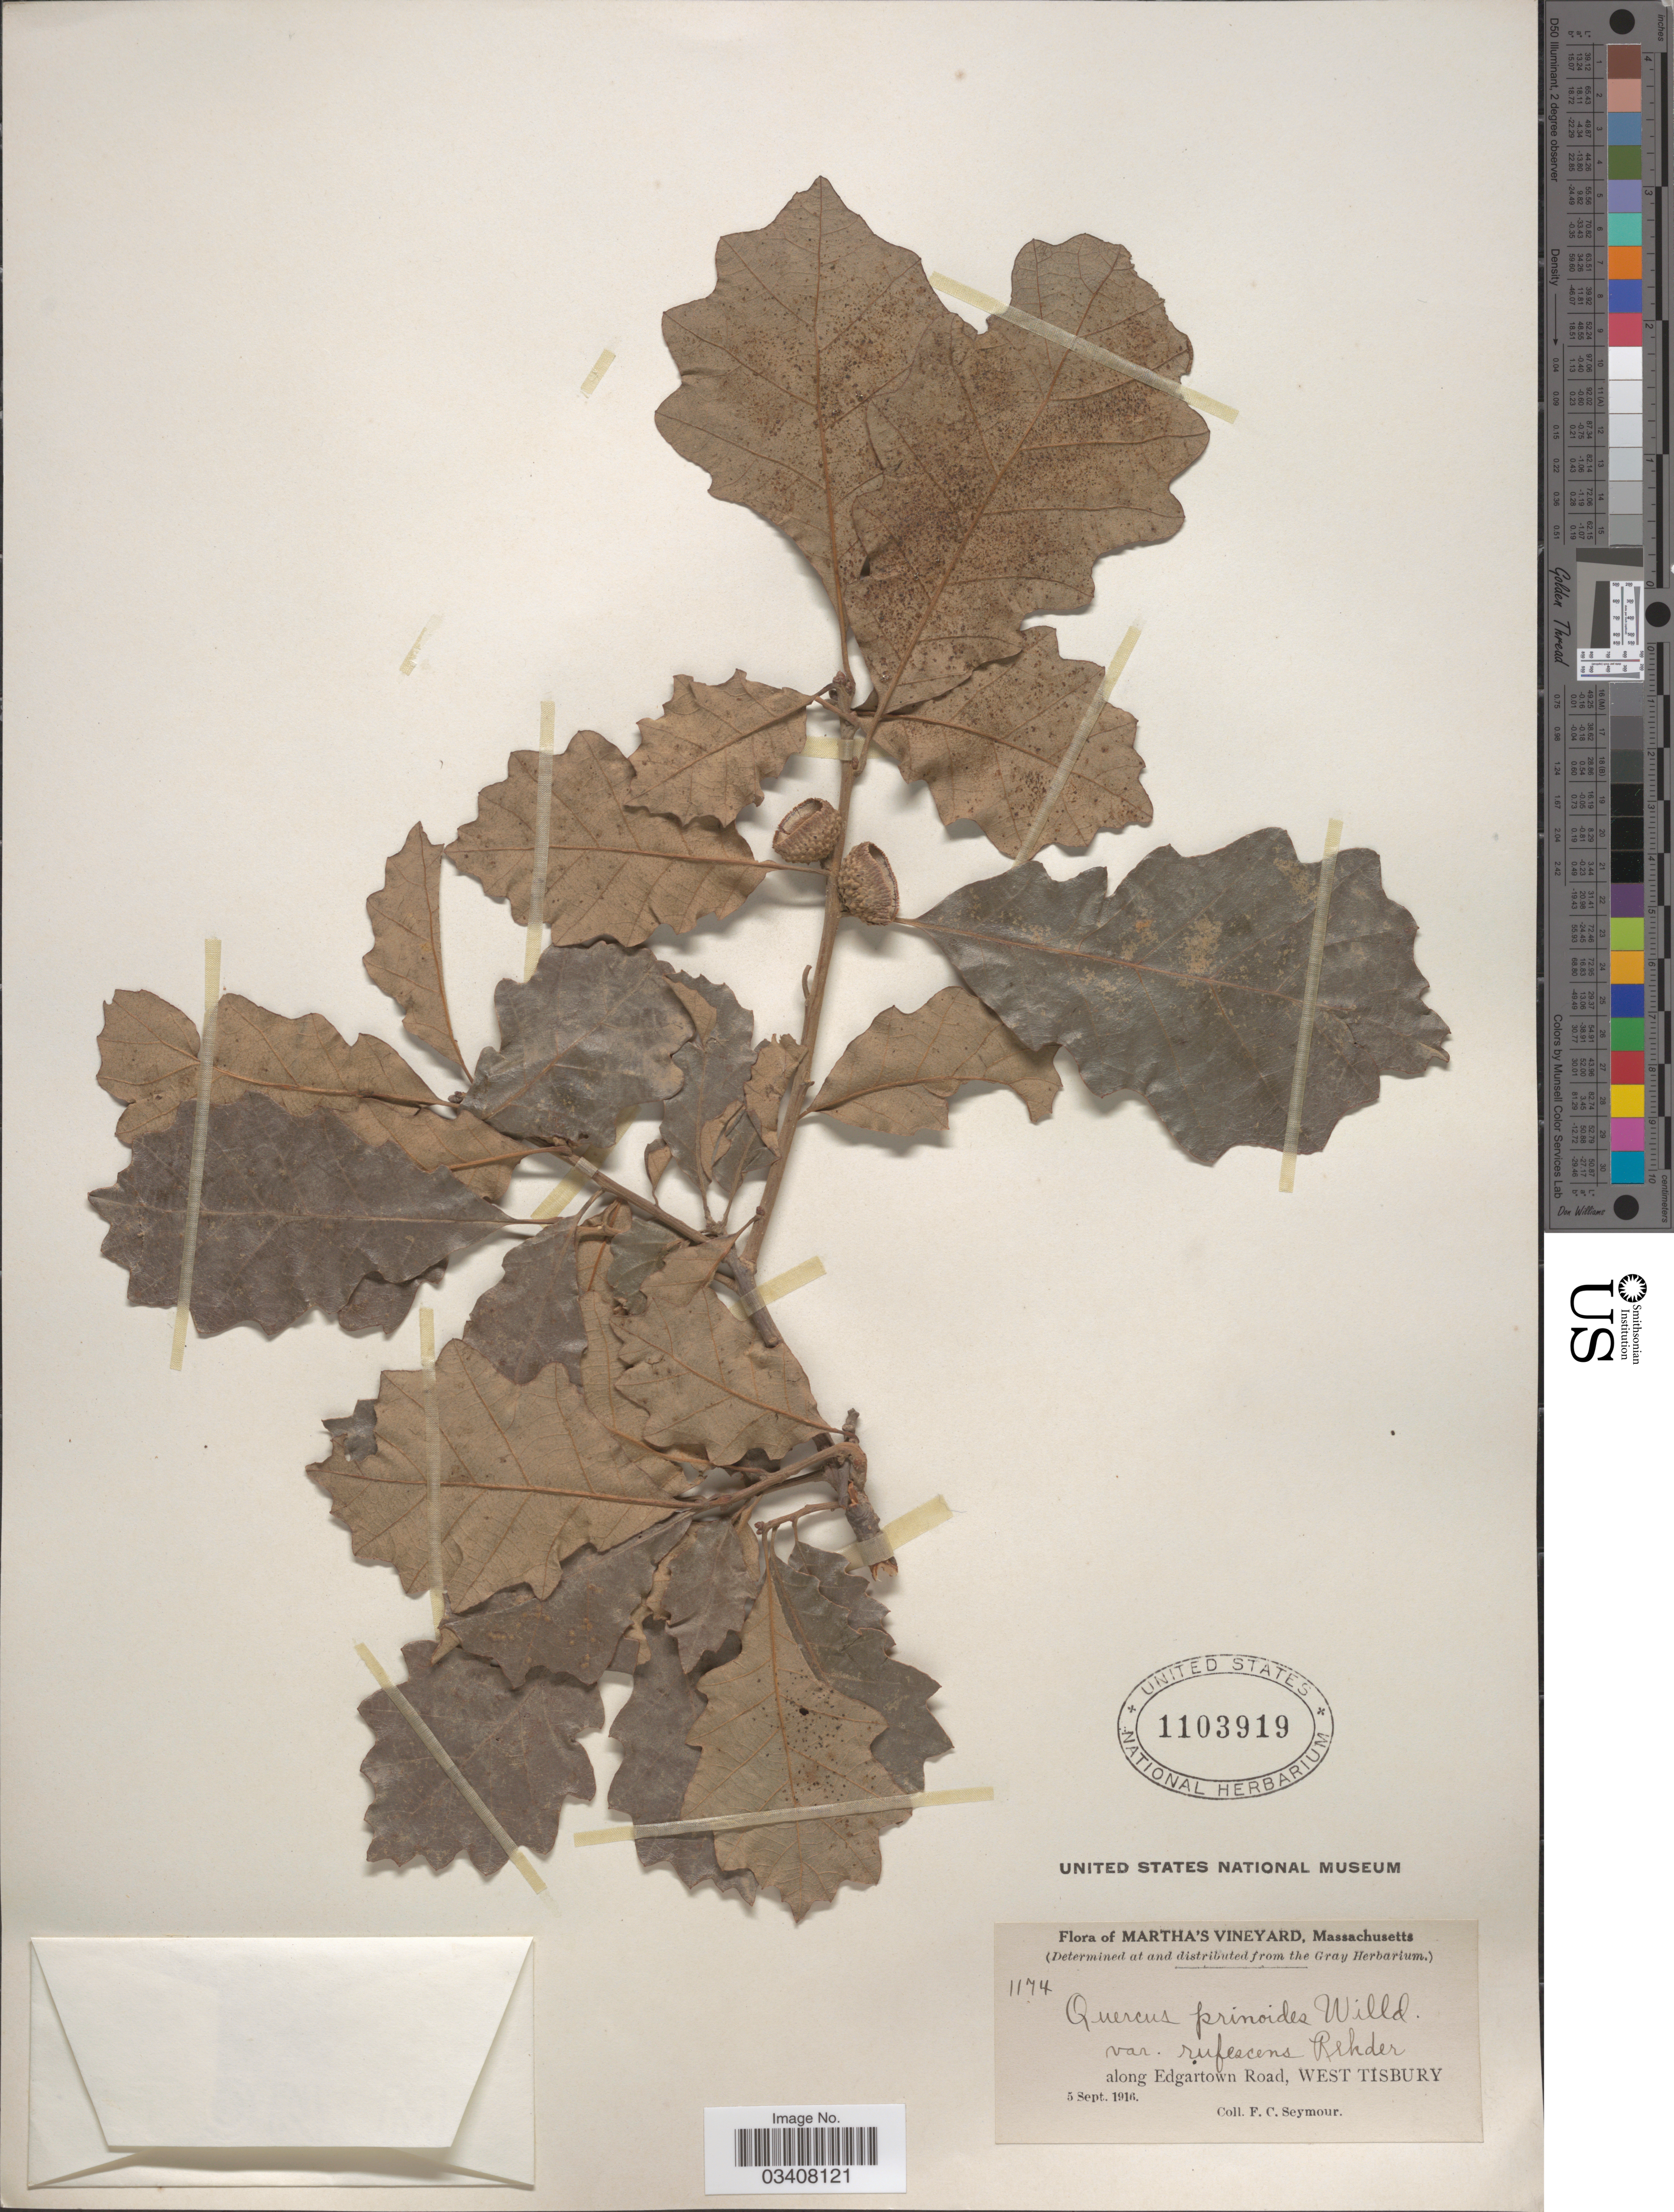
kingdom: Plantae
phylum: Tracheophyta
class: Magnoliopsida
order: Fagales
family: Fagaceae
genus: Quercus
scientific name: Quercus prinoides var. rufescens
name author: Rehder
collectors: F. C. Seymour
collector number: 1174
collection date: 1916-09-05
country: United States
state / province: Massachusetts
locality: Martha's Vineyard. Along Edgartown Road, West Tisbury.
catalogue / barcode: US 1103919